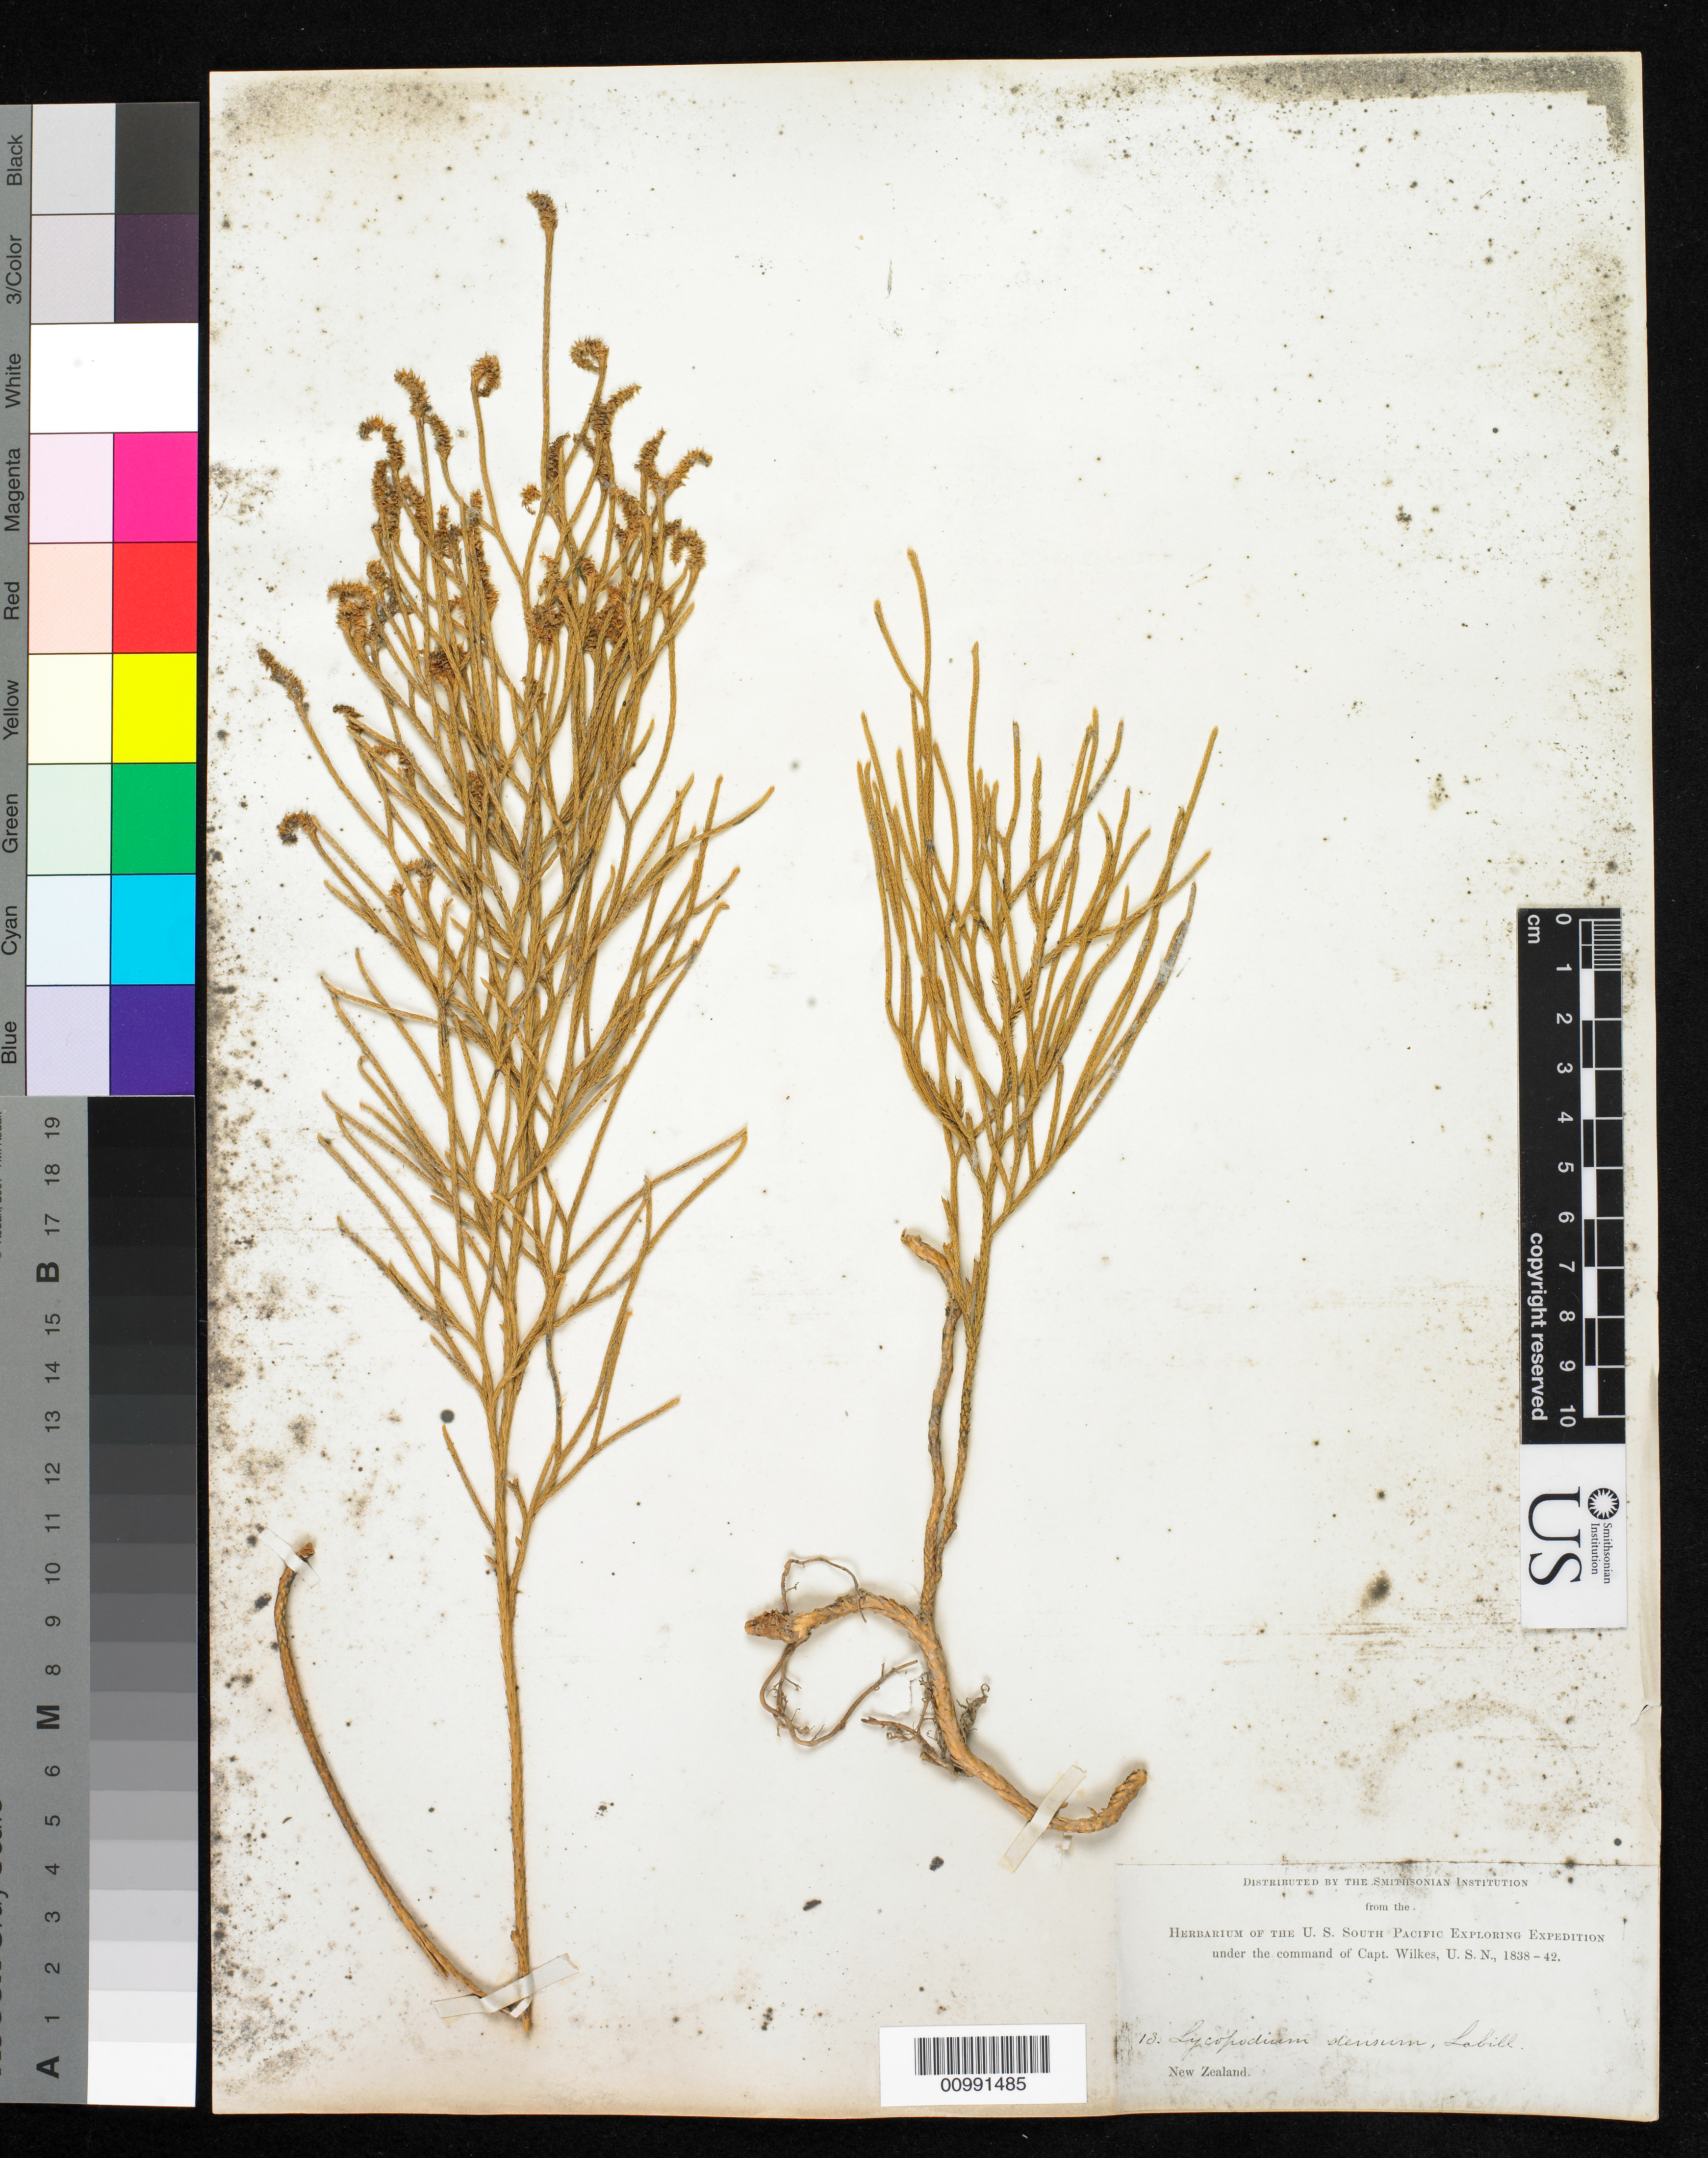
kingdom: Plantae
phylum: Tracheophyta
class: Lycopodiopsida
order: Lycopodiales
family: Lycopodiaceae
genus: Pseudolycopodium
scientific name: Pseudolycopodium densum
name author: (Rothm.) Holub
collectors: Wilkes Explor. Exped.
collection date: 1838/1842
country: New Zealand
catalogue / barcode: US 98694